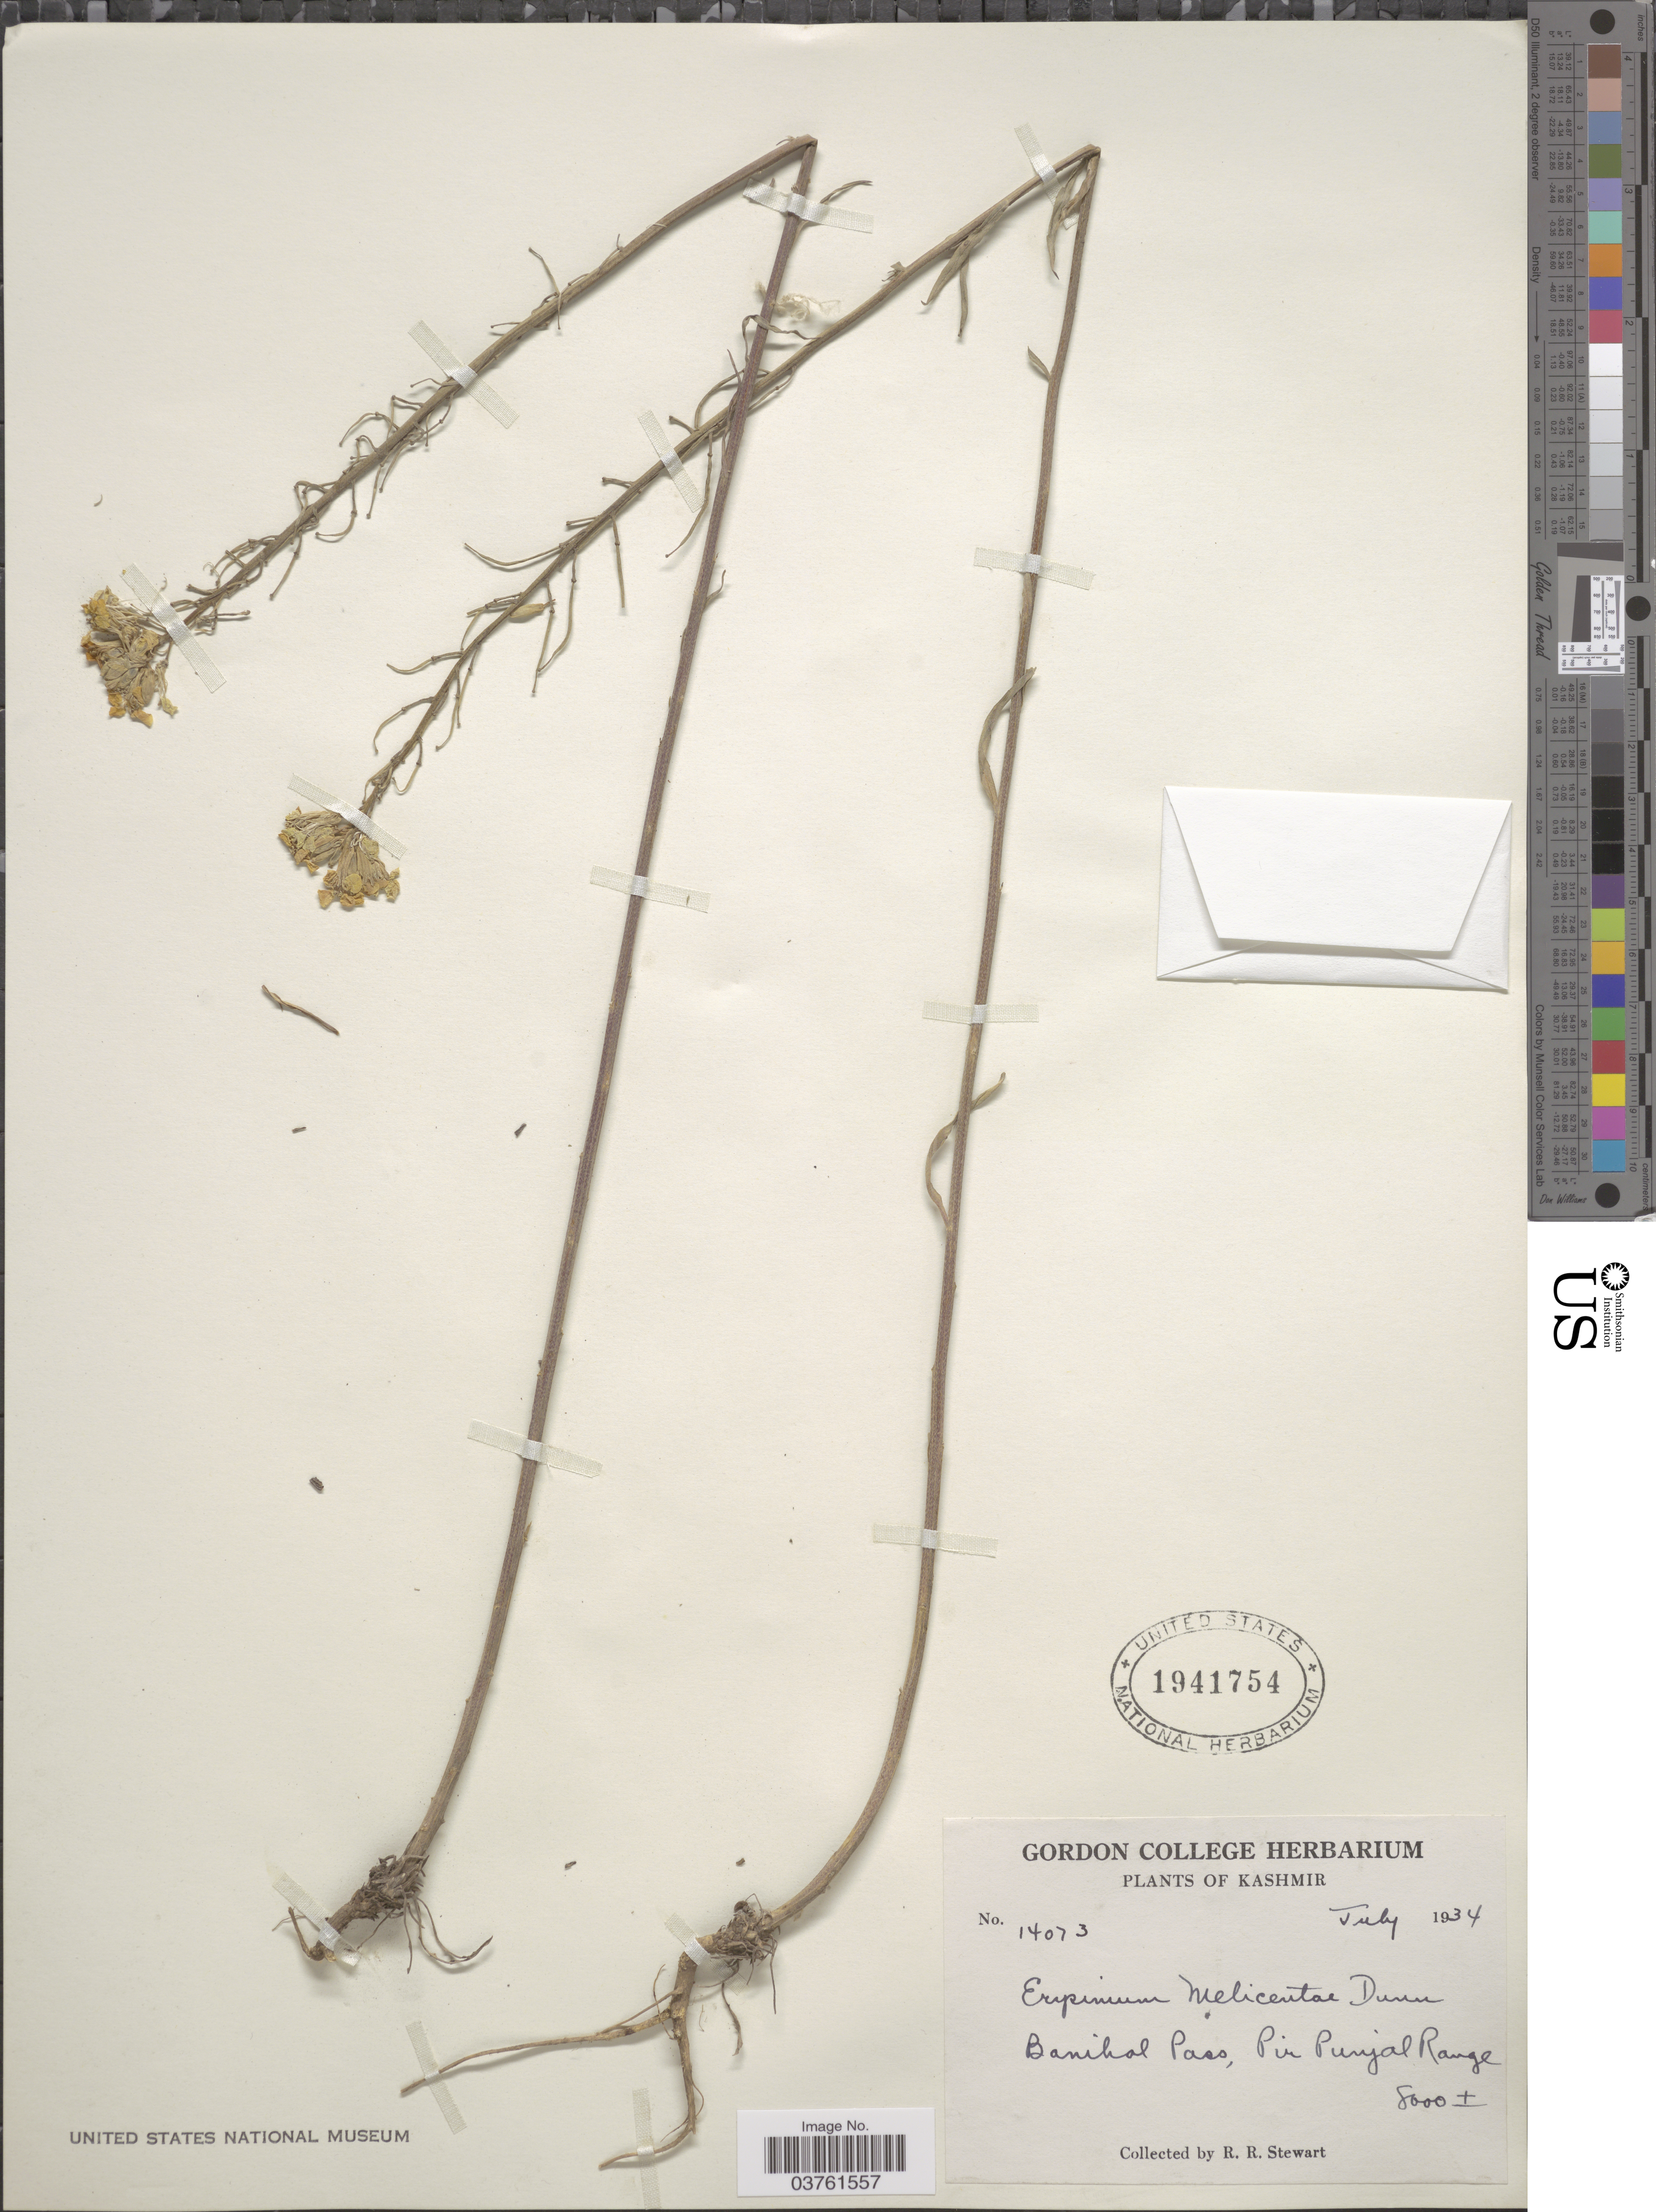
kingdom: Plantae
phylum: Tracheophyta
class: Magnoliopsida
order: Brassicales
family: Brassicaceae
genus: Erysimum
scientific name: Erysimum melicentae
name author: Dunn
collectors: R. Stewart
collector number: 14073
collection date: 1934-07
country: India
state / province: Jammu and Kashmir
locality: Kashmir. Banihal Pass, Pir Punjal Range.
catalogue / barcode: US 1941754